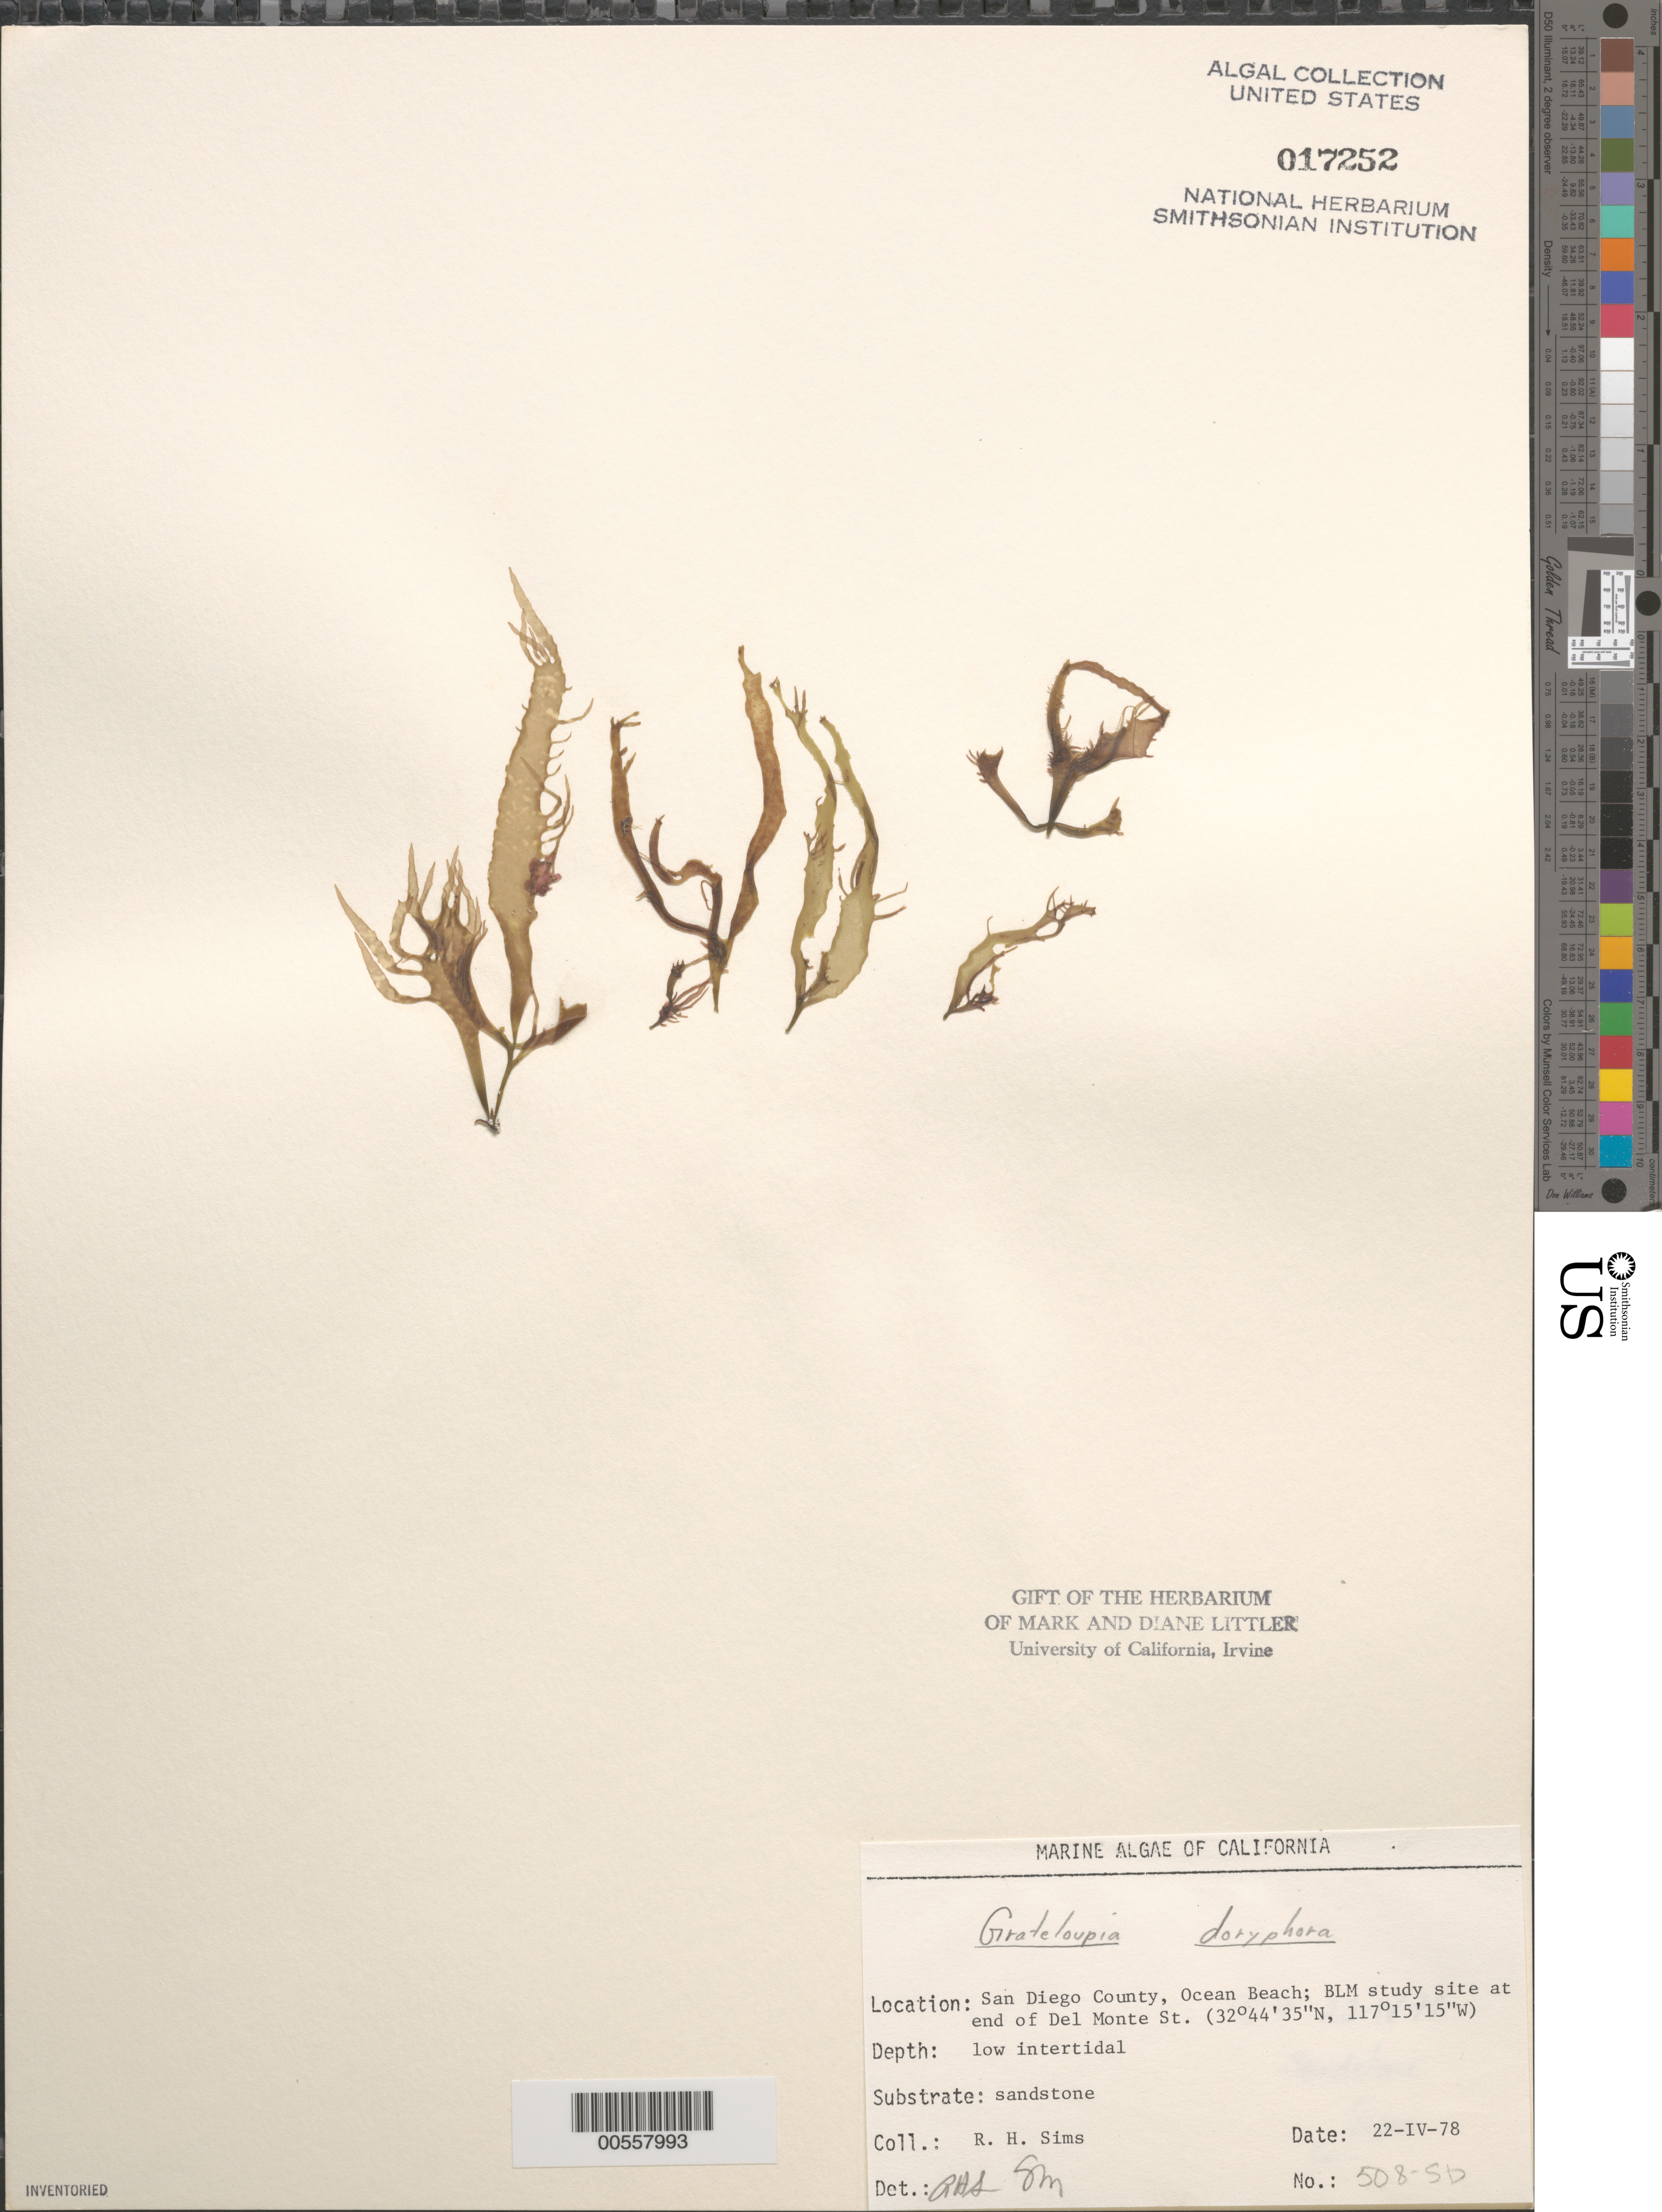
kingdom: Plantae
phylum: Rhodophyta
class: Florideophyceae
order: Halymeniales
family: Halymeniaceae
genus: Grateloupia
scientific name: Grateloupia doryphora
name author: (Mont.) Howe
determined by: Sims, Robert H.; Murray, S. N.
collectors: R. H. Sims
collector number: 508-sd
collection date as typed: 22 Apr 1978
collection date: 1978-04-22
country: United States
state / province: California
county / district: San Diego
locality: Ocean Beach, end of Del Monte Street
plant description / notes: BLM-SOCALBIGHT Rocky Intertidal Survey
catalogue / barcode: US 17252